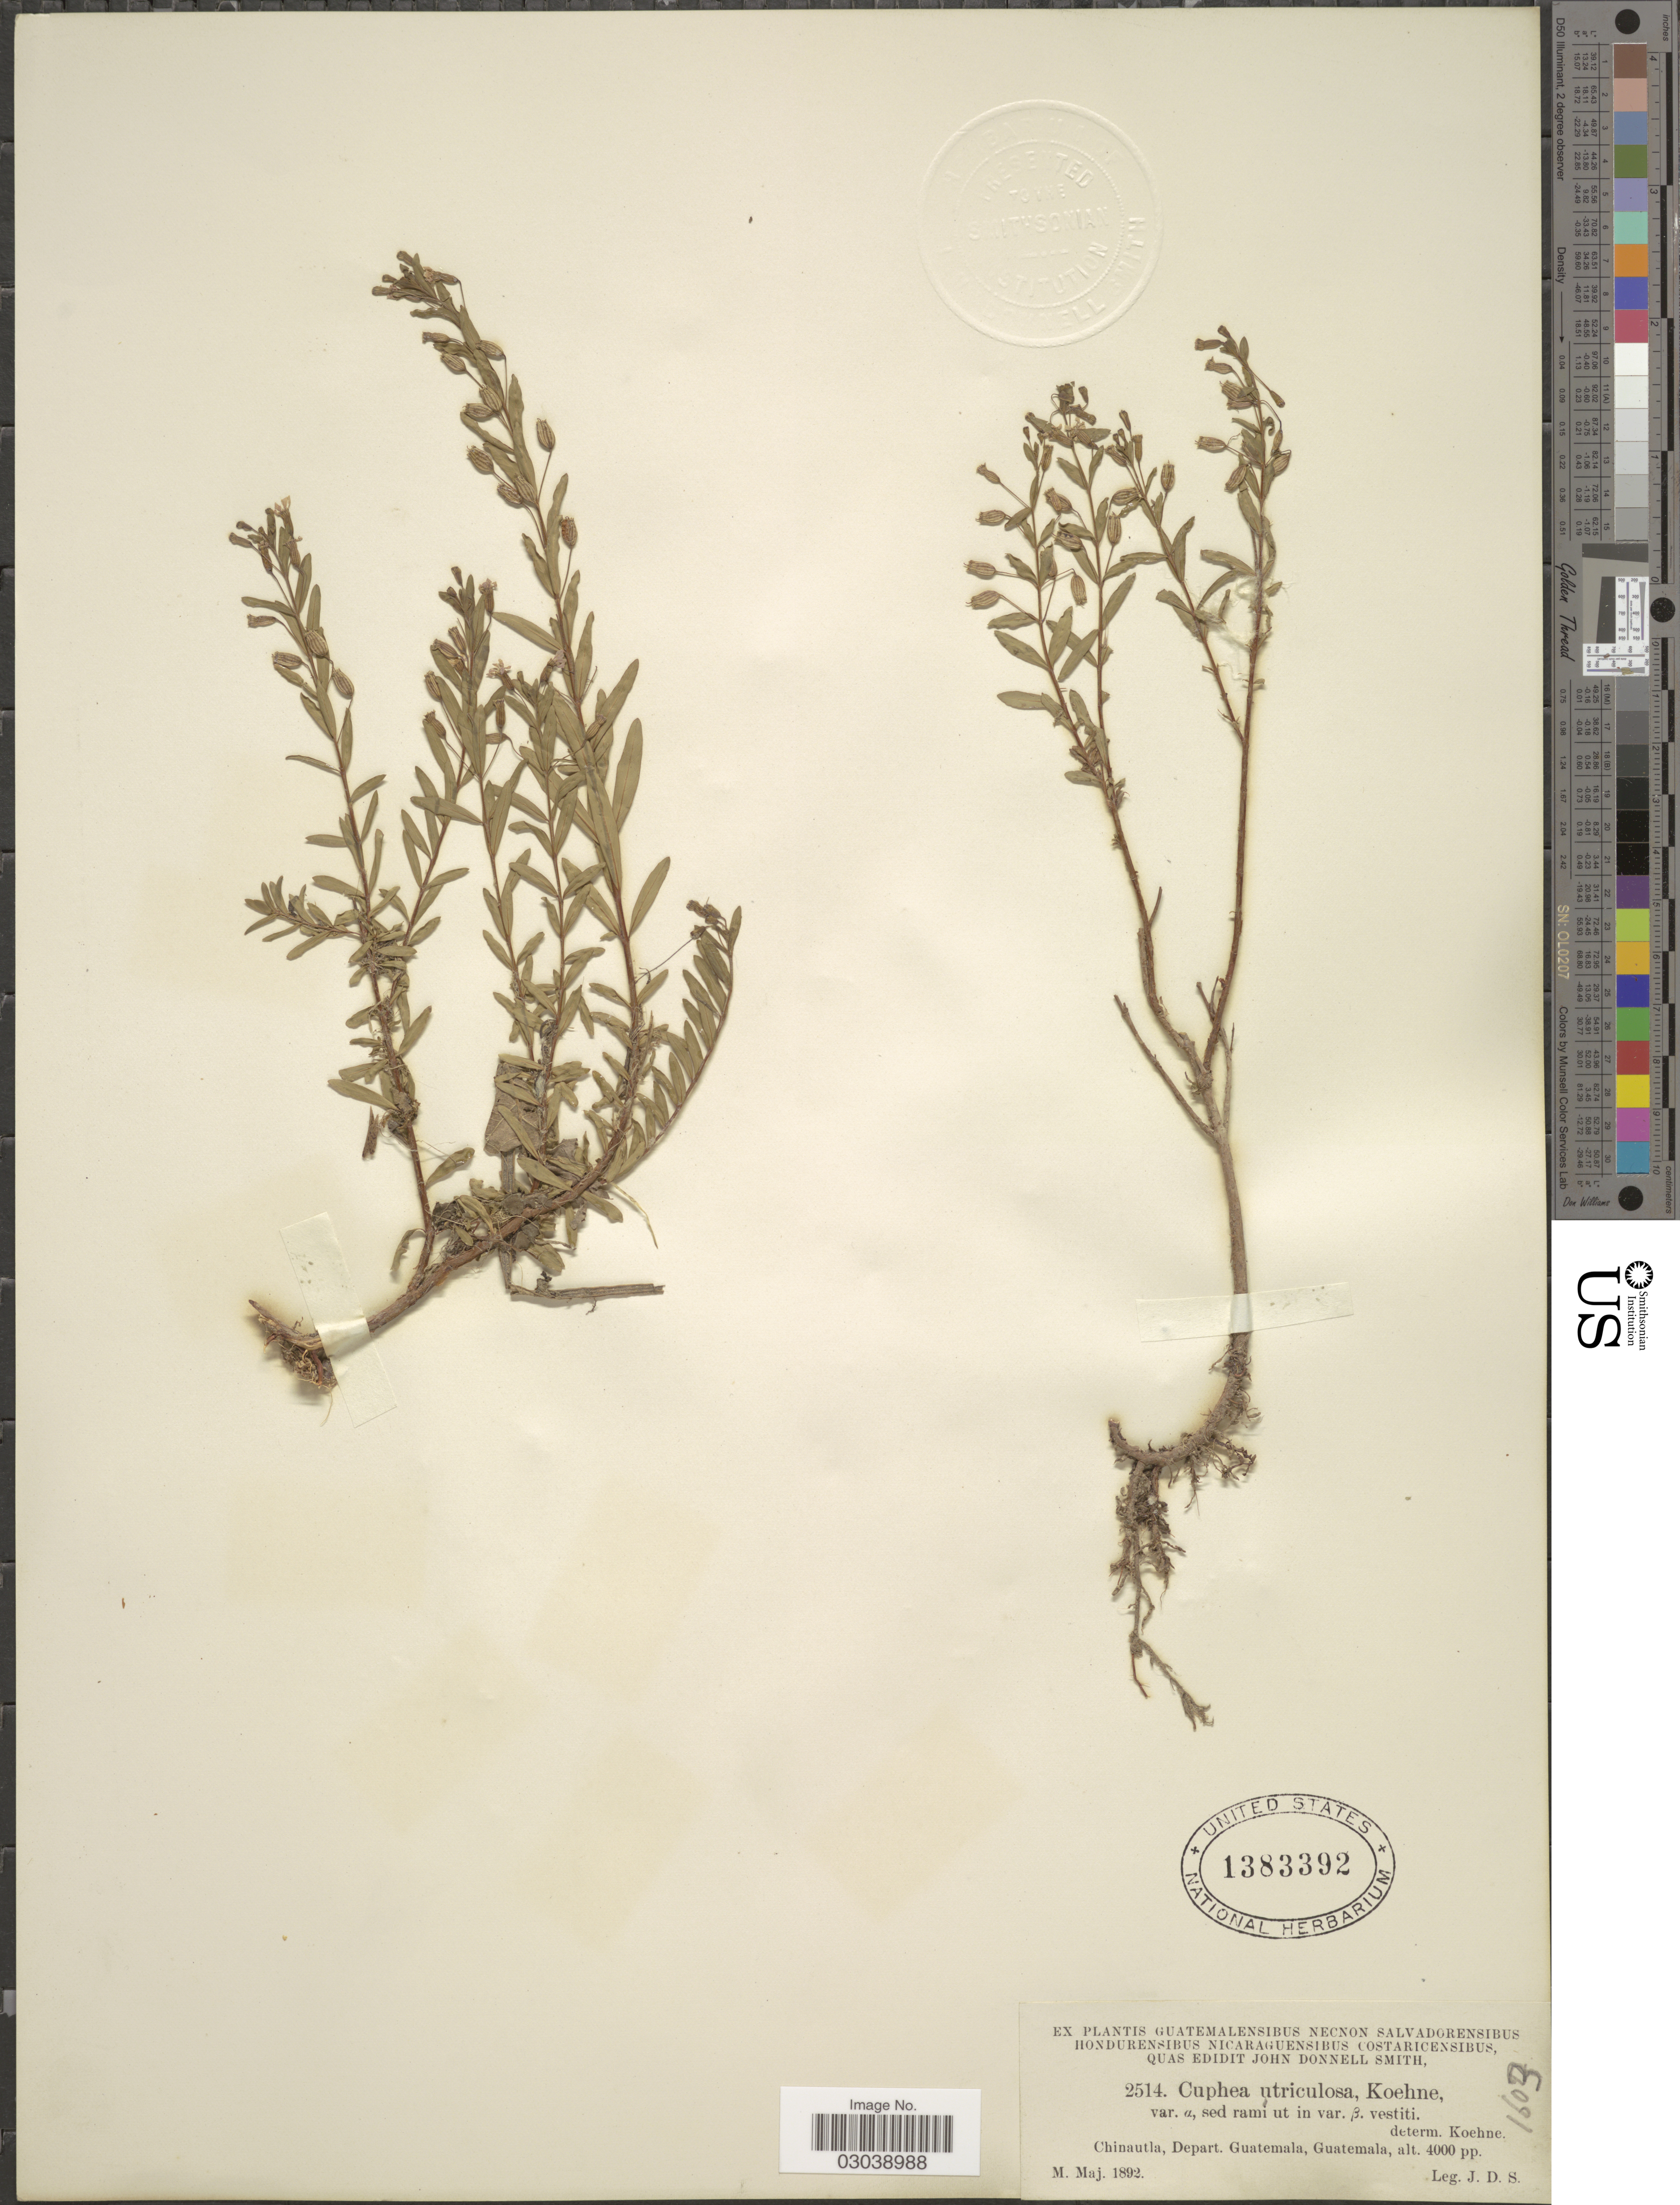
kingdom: Plantae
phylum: Tracheophyta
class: Magnoliopsida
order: Myrtales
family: Lythraceae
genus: Cuphea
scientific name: Cuphea utriculosa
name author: Koehne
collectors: J. Donnell Smith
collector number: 2514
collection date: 1892-05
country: Guatemala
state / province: Guatemala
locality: Chinautla, Depart. Guatemala.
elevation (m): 1219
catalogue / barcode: US 1383392